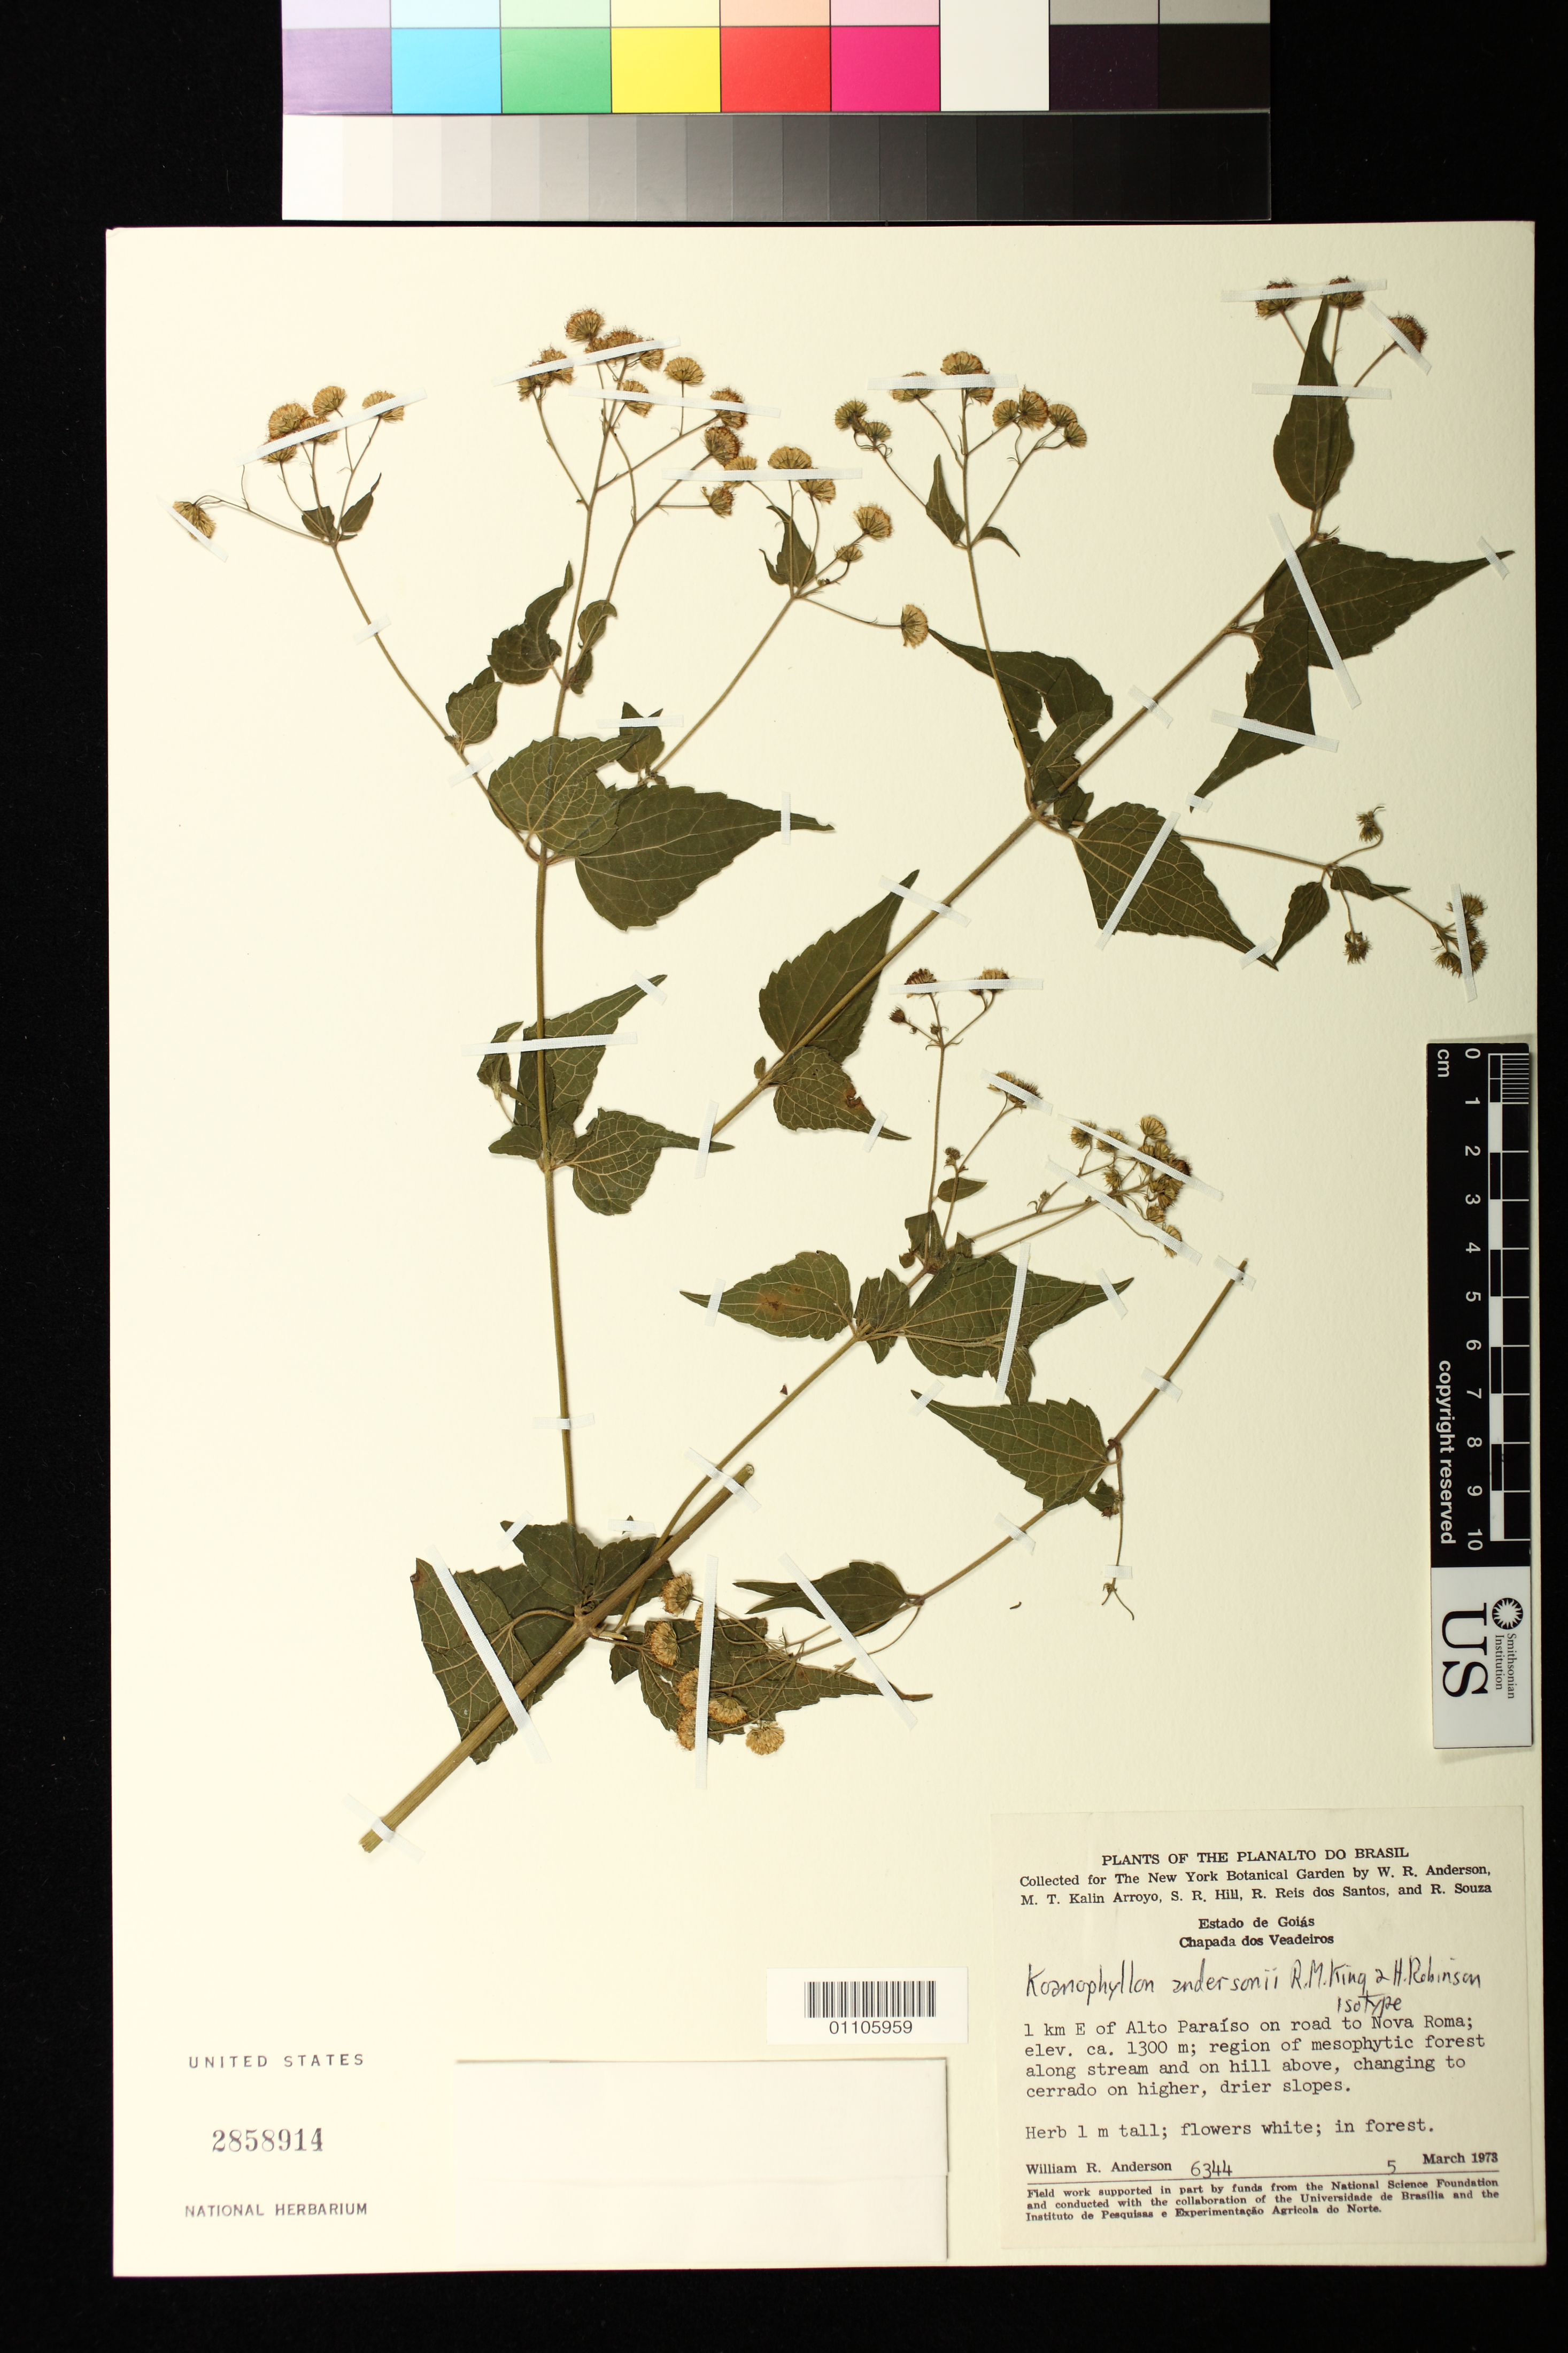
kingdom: Plantae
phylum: Tracheophyta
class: Magnoliopsida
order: Asterales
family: Asteraceae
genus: Koanophyllon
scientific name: Koanophyllon andersonii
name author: R.M. King & H. Rob.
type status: Isotype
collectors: W. R. Anderson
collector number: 6344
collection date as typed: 05 Mar 1973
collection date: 1973-03-05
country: Brazil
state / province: Goiás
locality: Estado de Goiás, Chapada do Veadeiros. 1 km E of Alto Paraíso on road to Nova Roma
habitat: Region of mesophytic forest along stream and on hill above, changing to cerrado on higher, drier slopes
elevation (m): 1300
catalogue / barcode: US 2858914